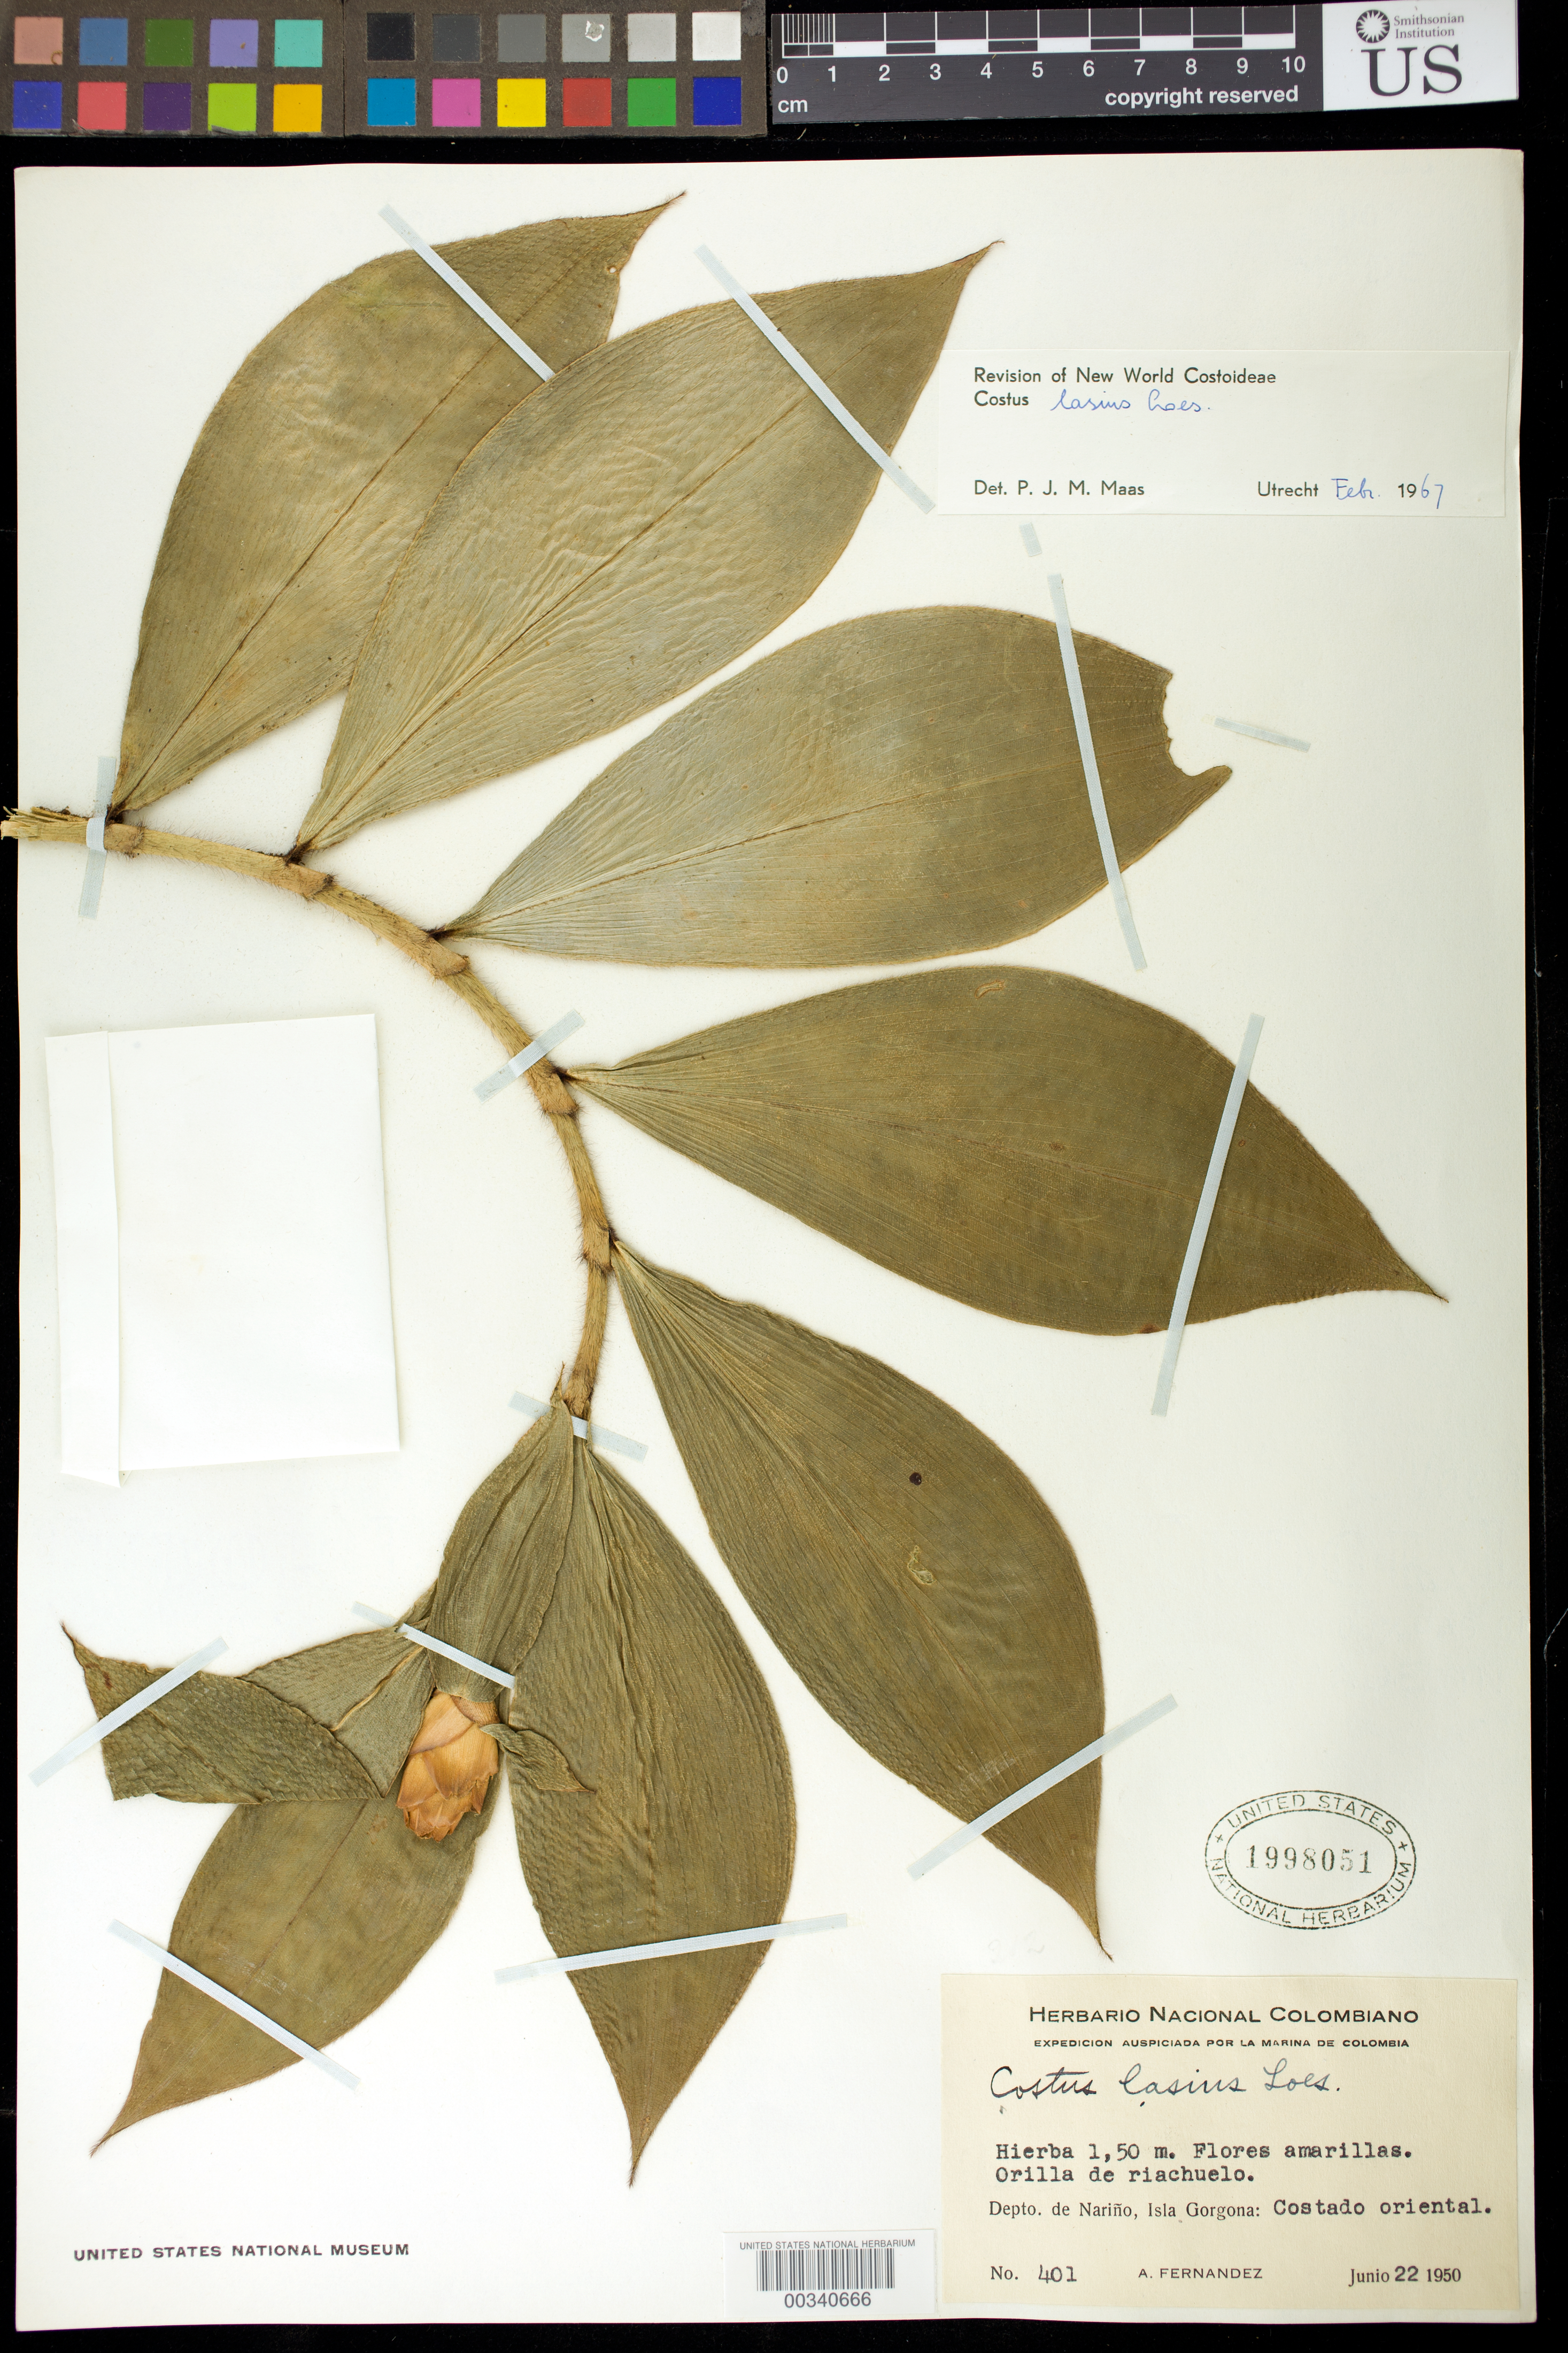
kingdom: Plantae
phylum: Tracheophyta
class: Liliopsida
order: Zingiberales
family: Costaceae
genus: Costus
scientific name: Costus lasius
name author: Loes.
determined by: Maas, Paul J. M.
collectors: Á. Fernández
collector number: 401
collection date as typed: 22 Jun 1950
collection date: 1950-06-22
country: Colombia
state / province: Nariño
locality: Isla Gorgona: CosTado Oriental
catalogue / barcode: US 1998051